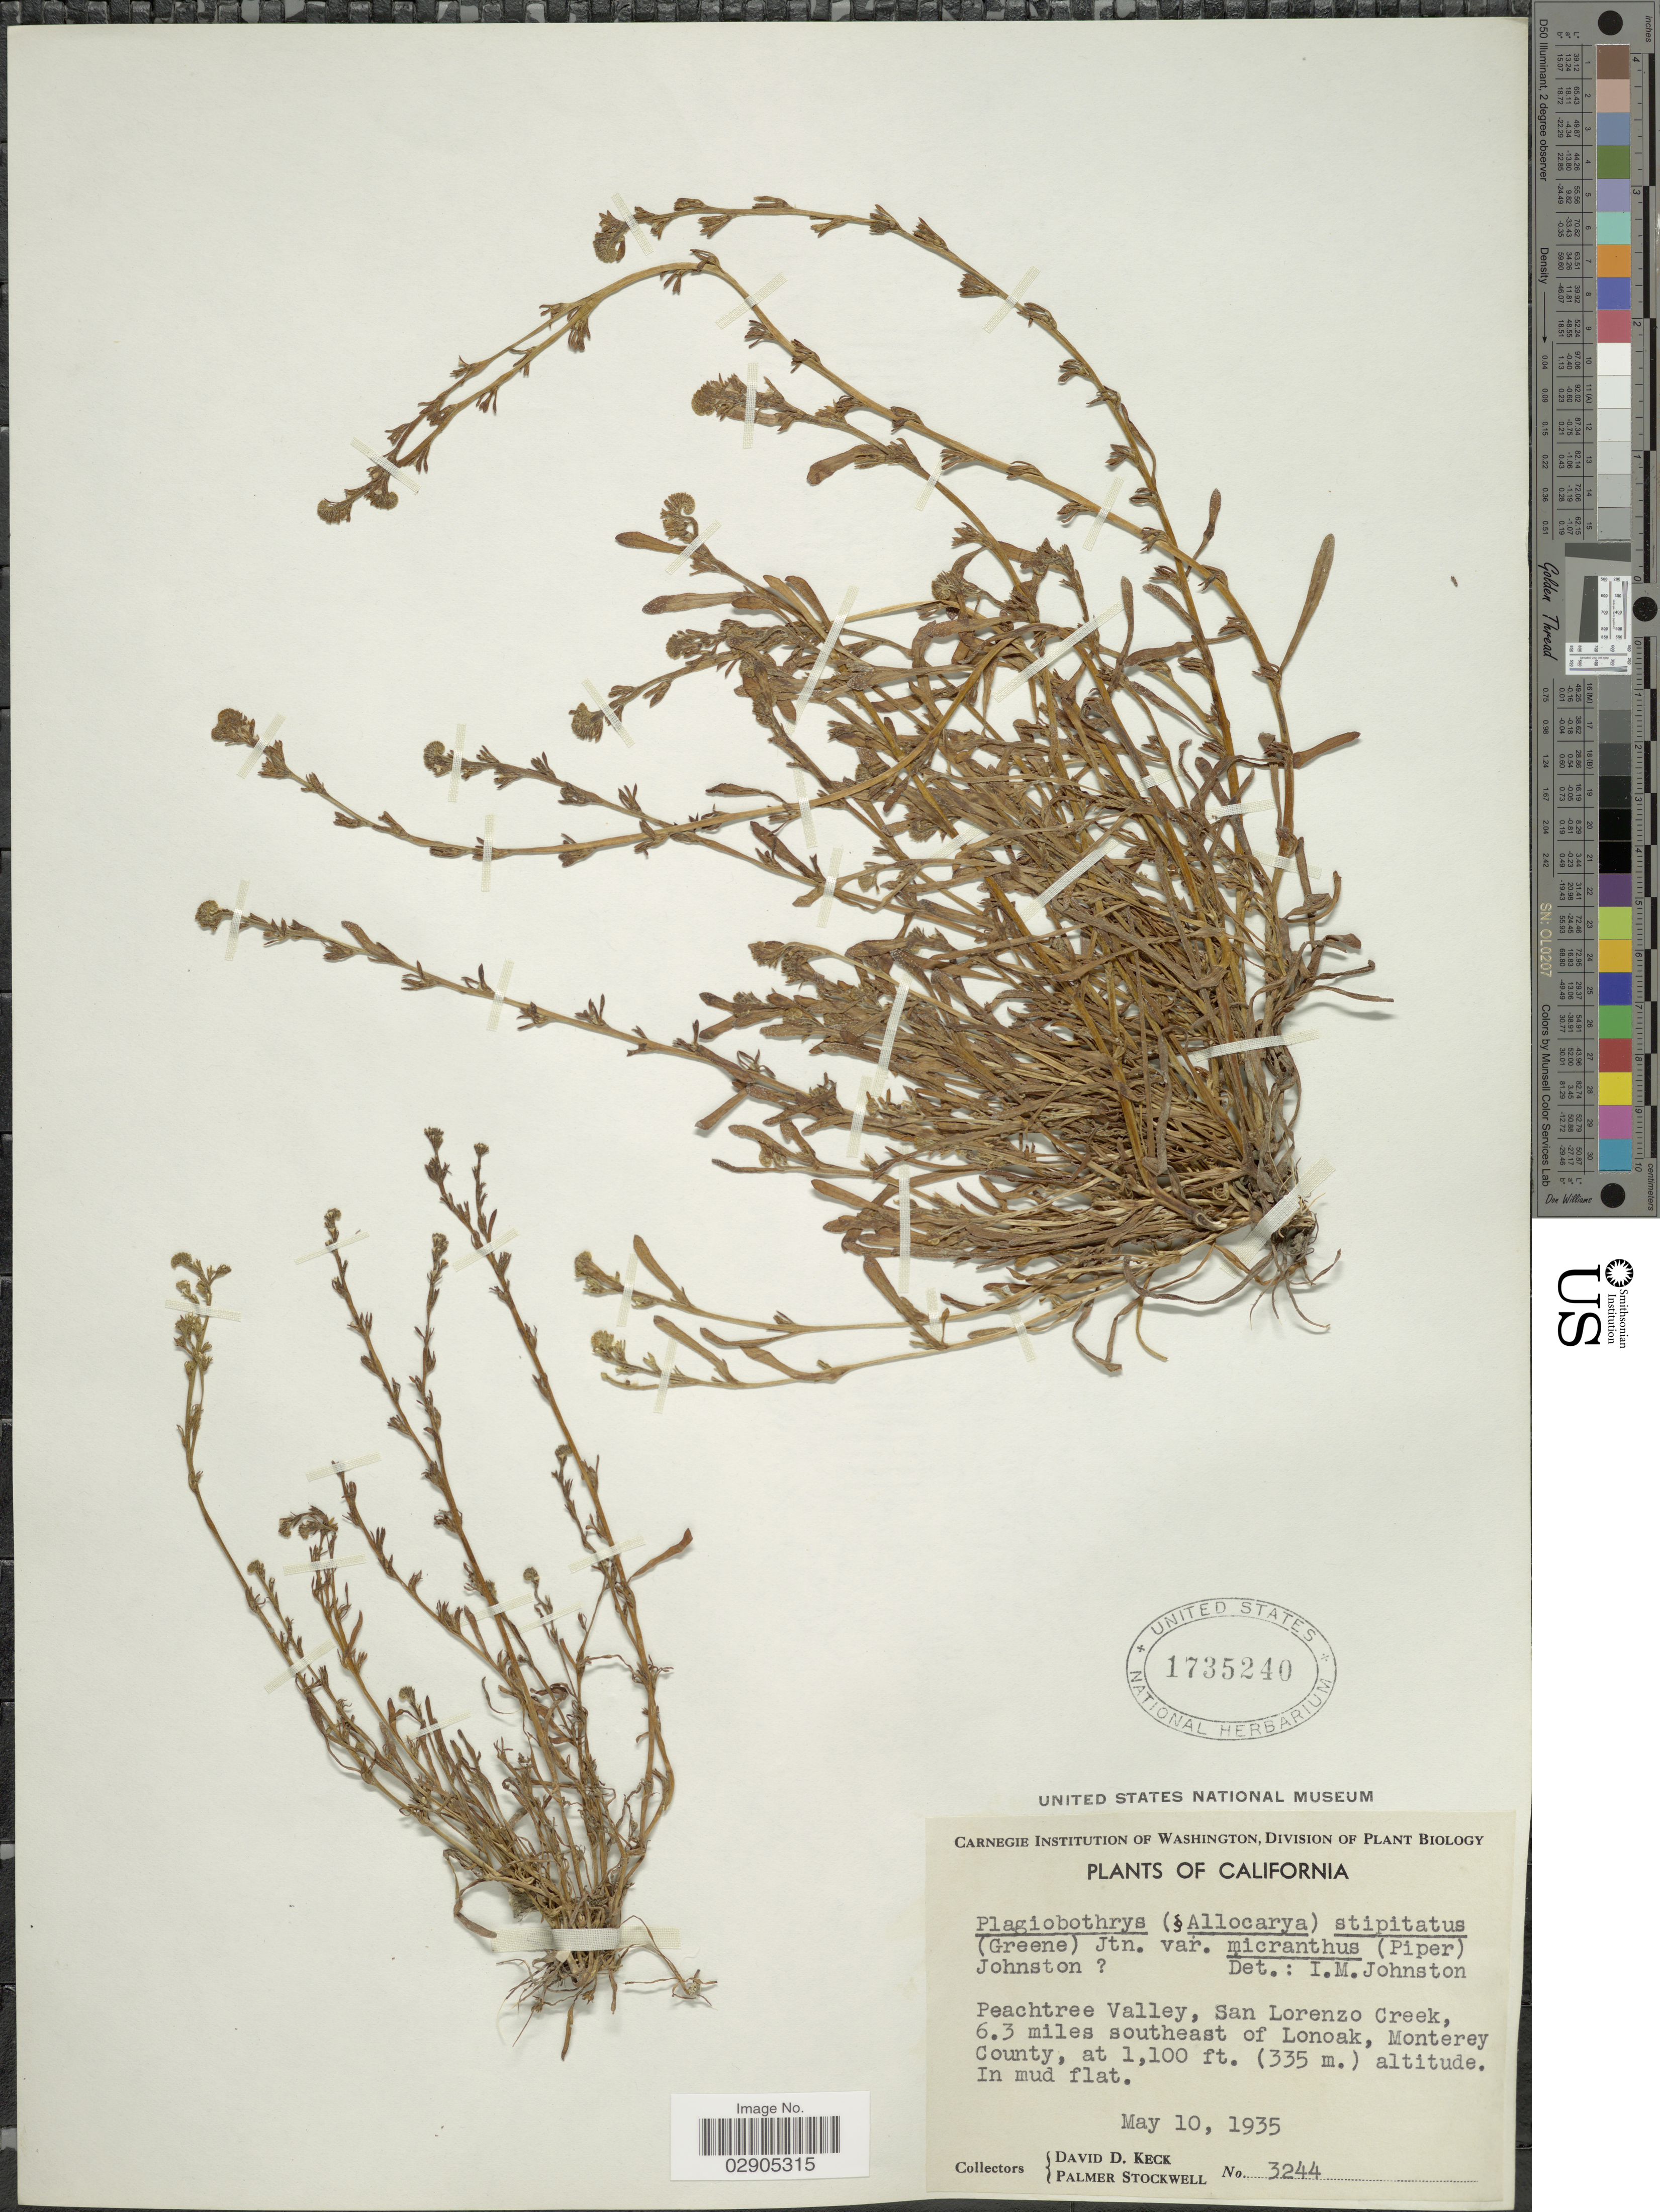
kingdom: Plantae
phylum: Tracheophyta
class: Magnoliopsida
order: Boraginales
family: Boraginaceae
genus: Allocarya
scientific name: Allocarya stipitata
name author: Greene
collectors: D. D. Keck & P. Stockwell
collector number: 3244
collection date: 1935-05-10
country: United States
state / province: California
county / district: Monterey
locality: Peachtree Valley, San Lorenzo Creek, 6.3 miles southeast of Lonoak, Monterey County.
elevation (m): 335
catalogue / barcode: US 1735240